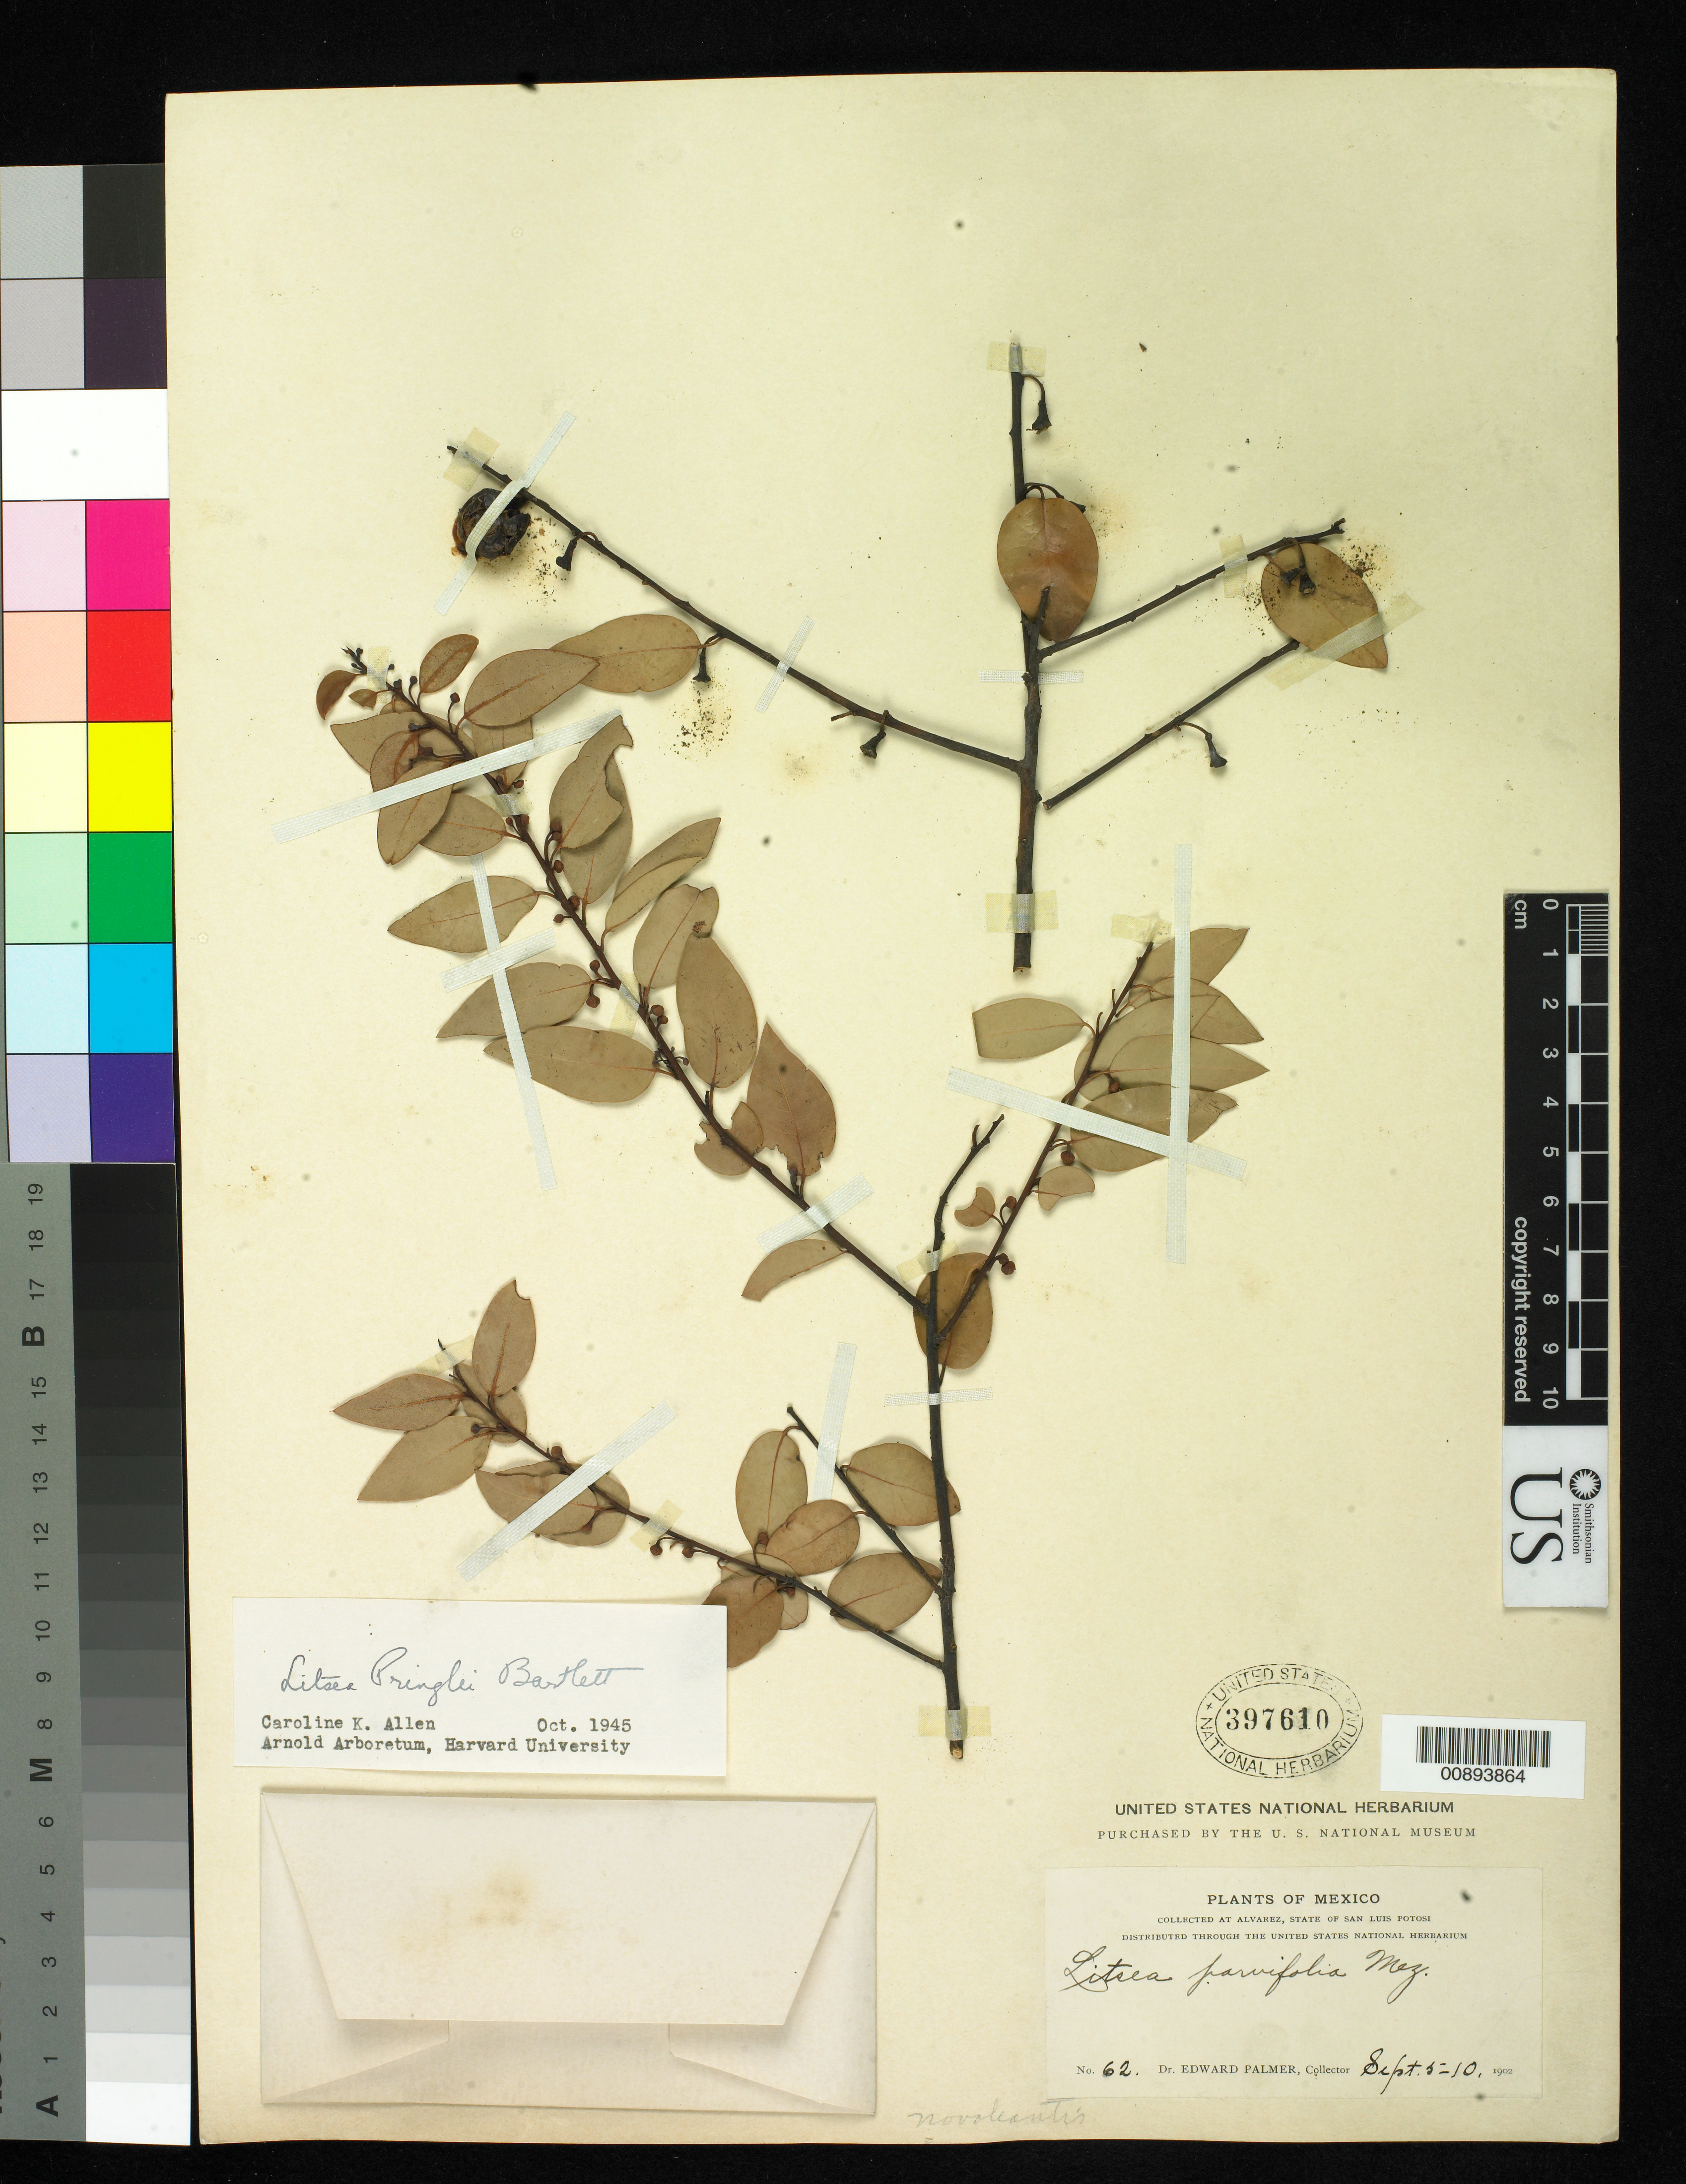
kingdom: Plantae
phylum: Tracheophyta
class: Magnoliopsida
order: Laurales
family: Lauraceae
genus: Litsea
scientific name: Litsea pringlei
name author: Bartlett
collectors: E. Palmer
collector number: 62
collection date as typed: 05 Sep 1902 to 10 Sep 1902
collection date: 1902-09-05/1902-09-10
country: Mexico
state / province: San Luis Potosí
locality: Alvarez, San Luis Potosí.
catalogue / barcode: US 397610